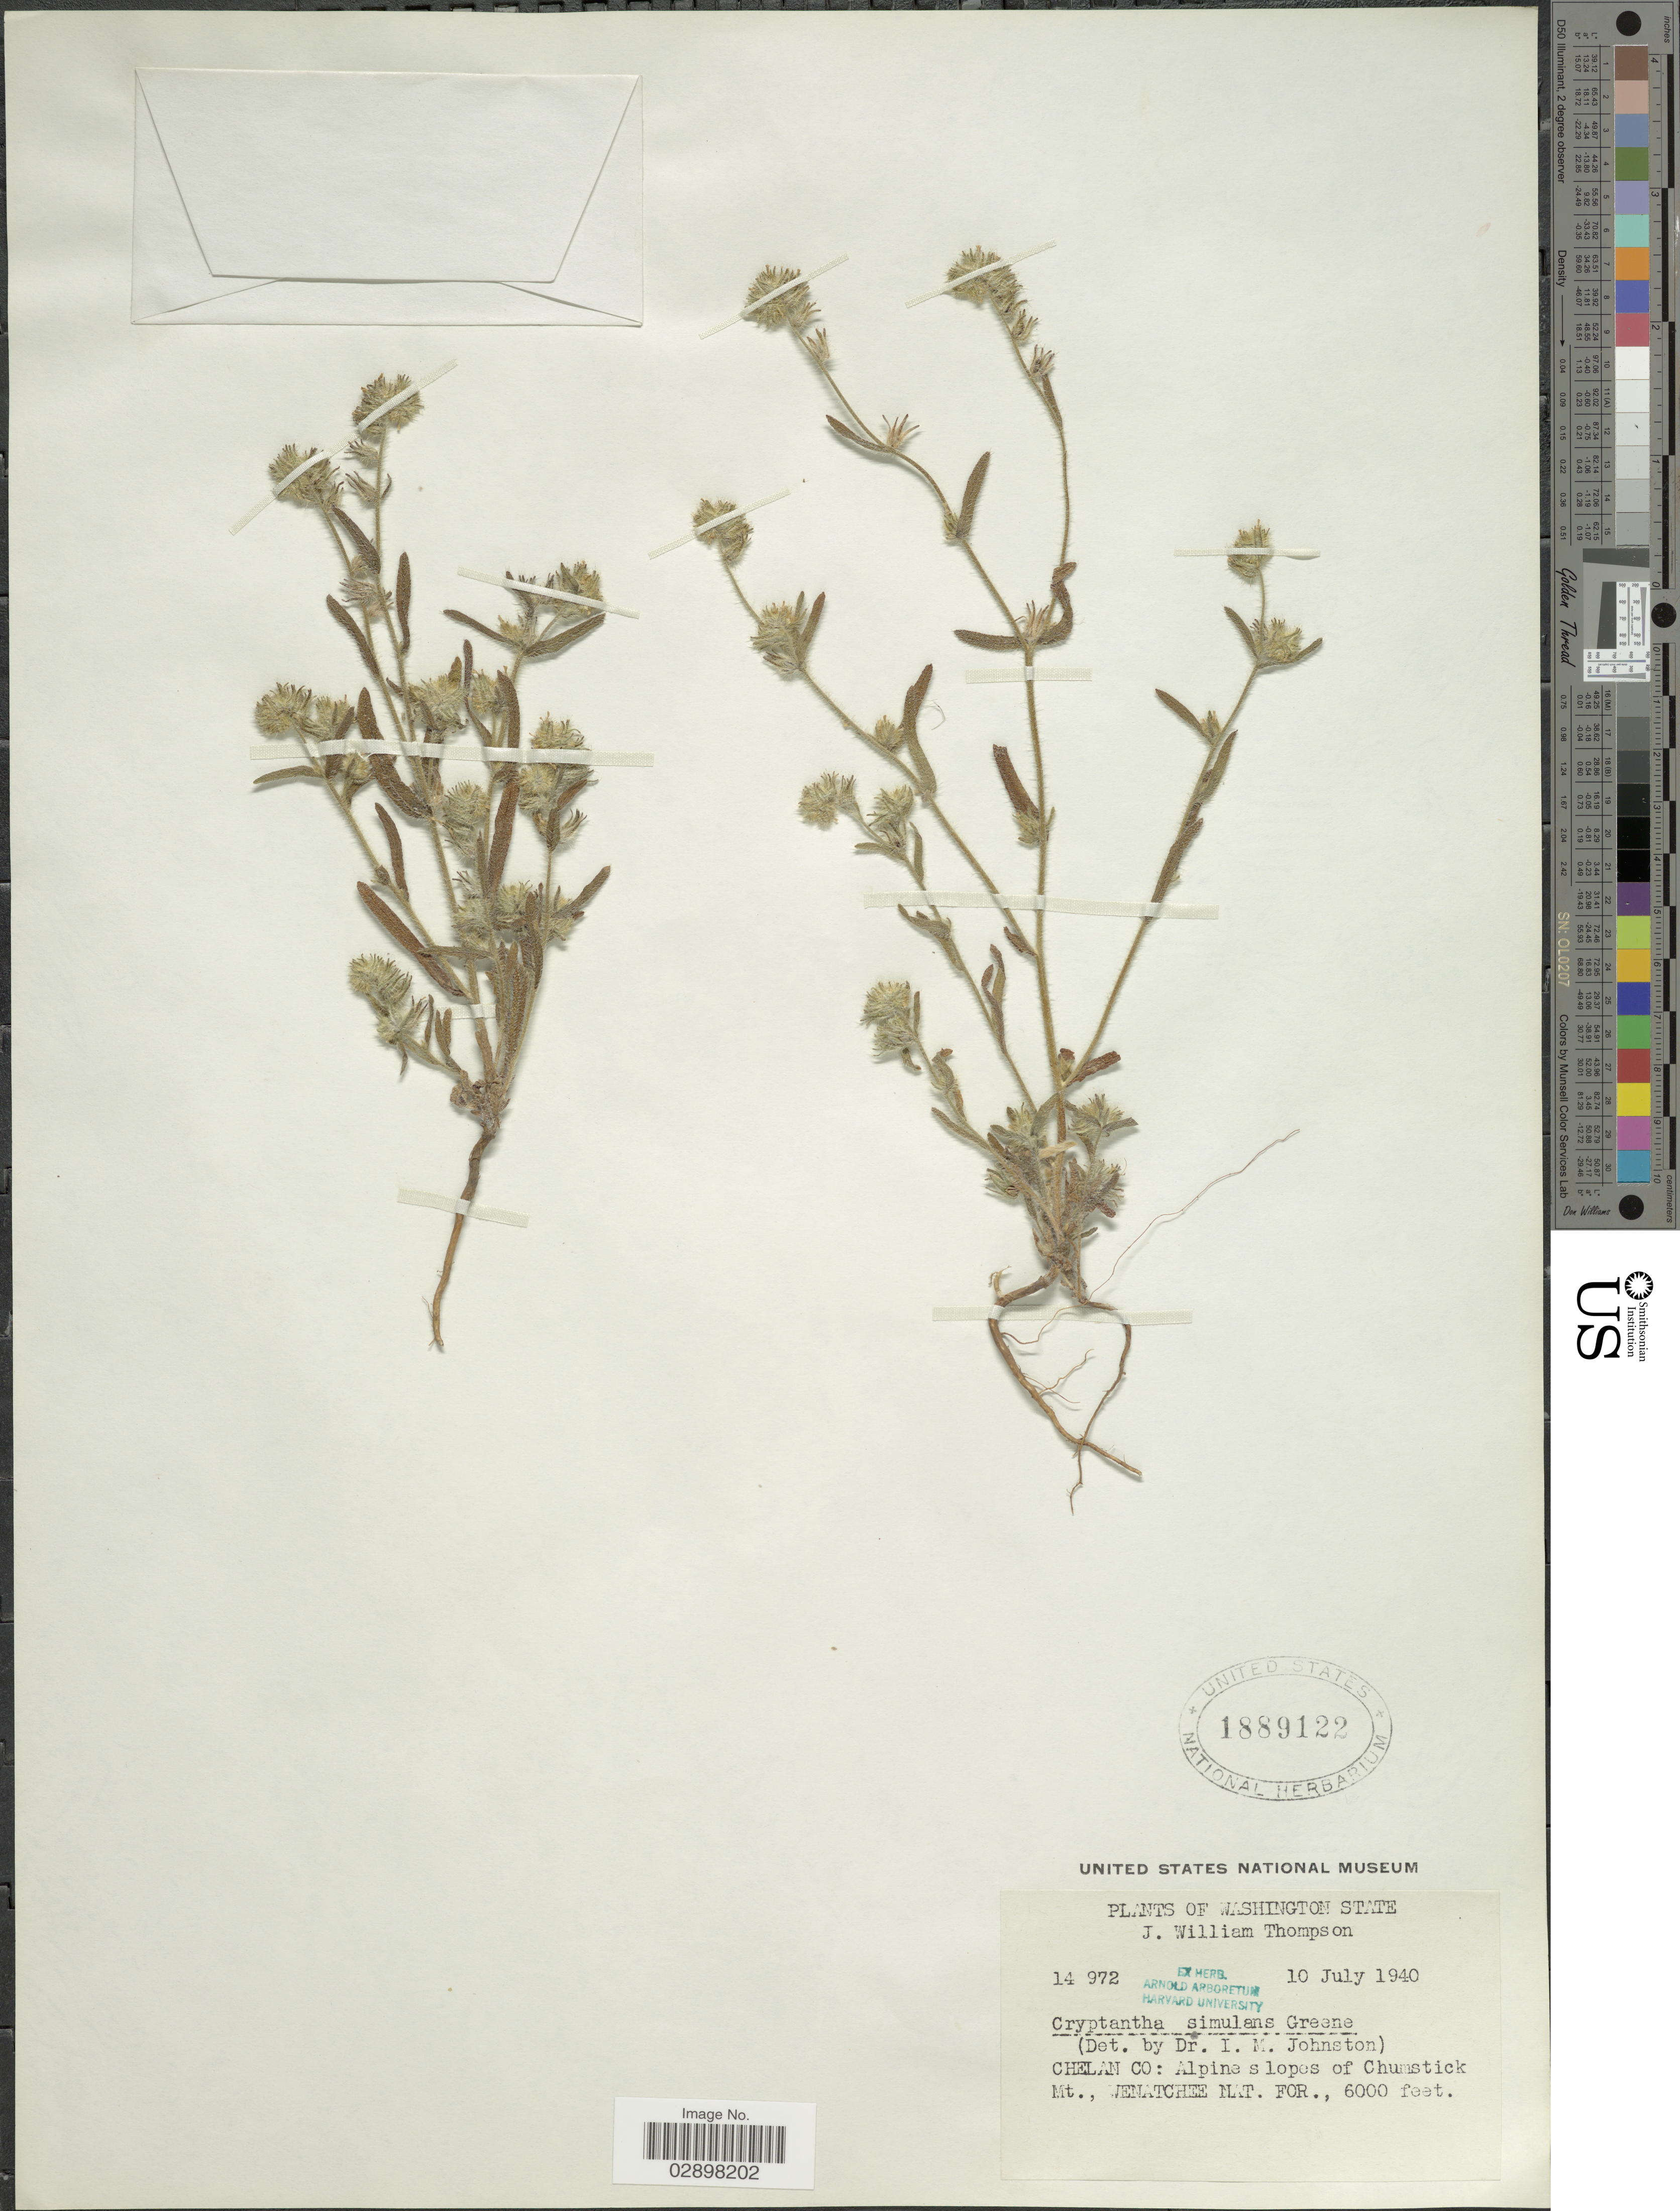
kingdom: Plantae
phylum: Tracheophyta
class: Magnoliopsida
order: Boraginales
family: Boraginaceae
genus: Cryptantha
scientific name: Cryptantha simulans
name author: Greene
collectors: J. W. Thompson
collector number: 14972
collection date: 1940-07-10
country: United States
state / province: Washington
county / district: Chelan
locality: Chelan Co: Alpine slopes of Chumstick Mt., Wenatchee Nat. For.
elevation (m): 1829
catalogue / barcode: US 1889122